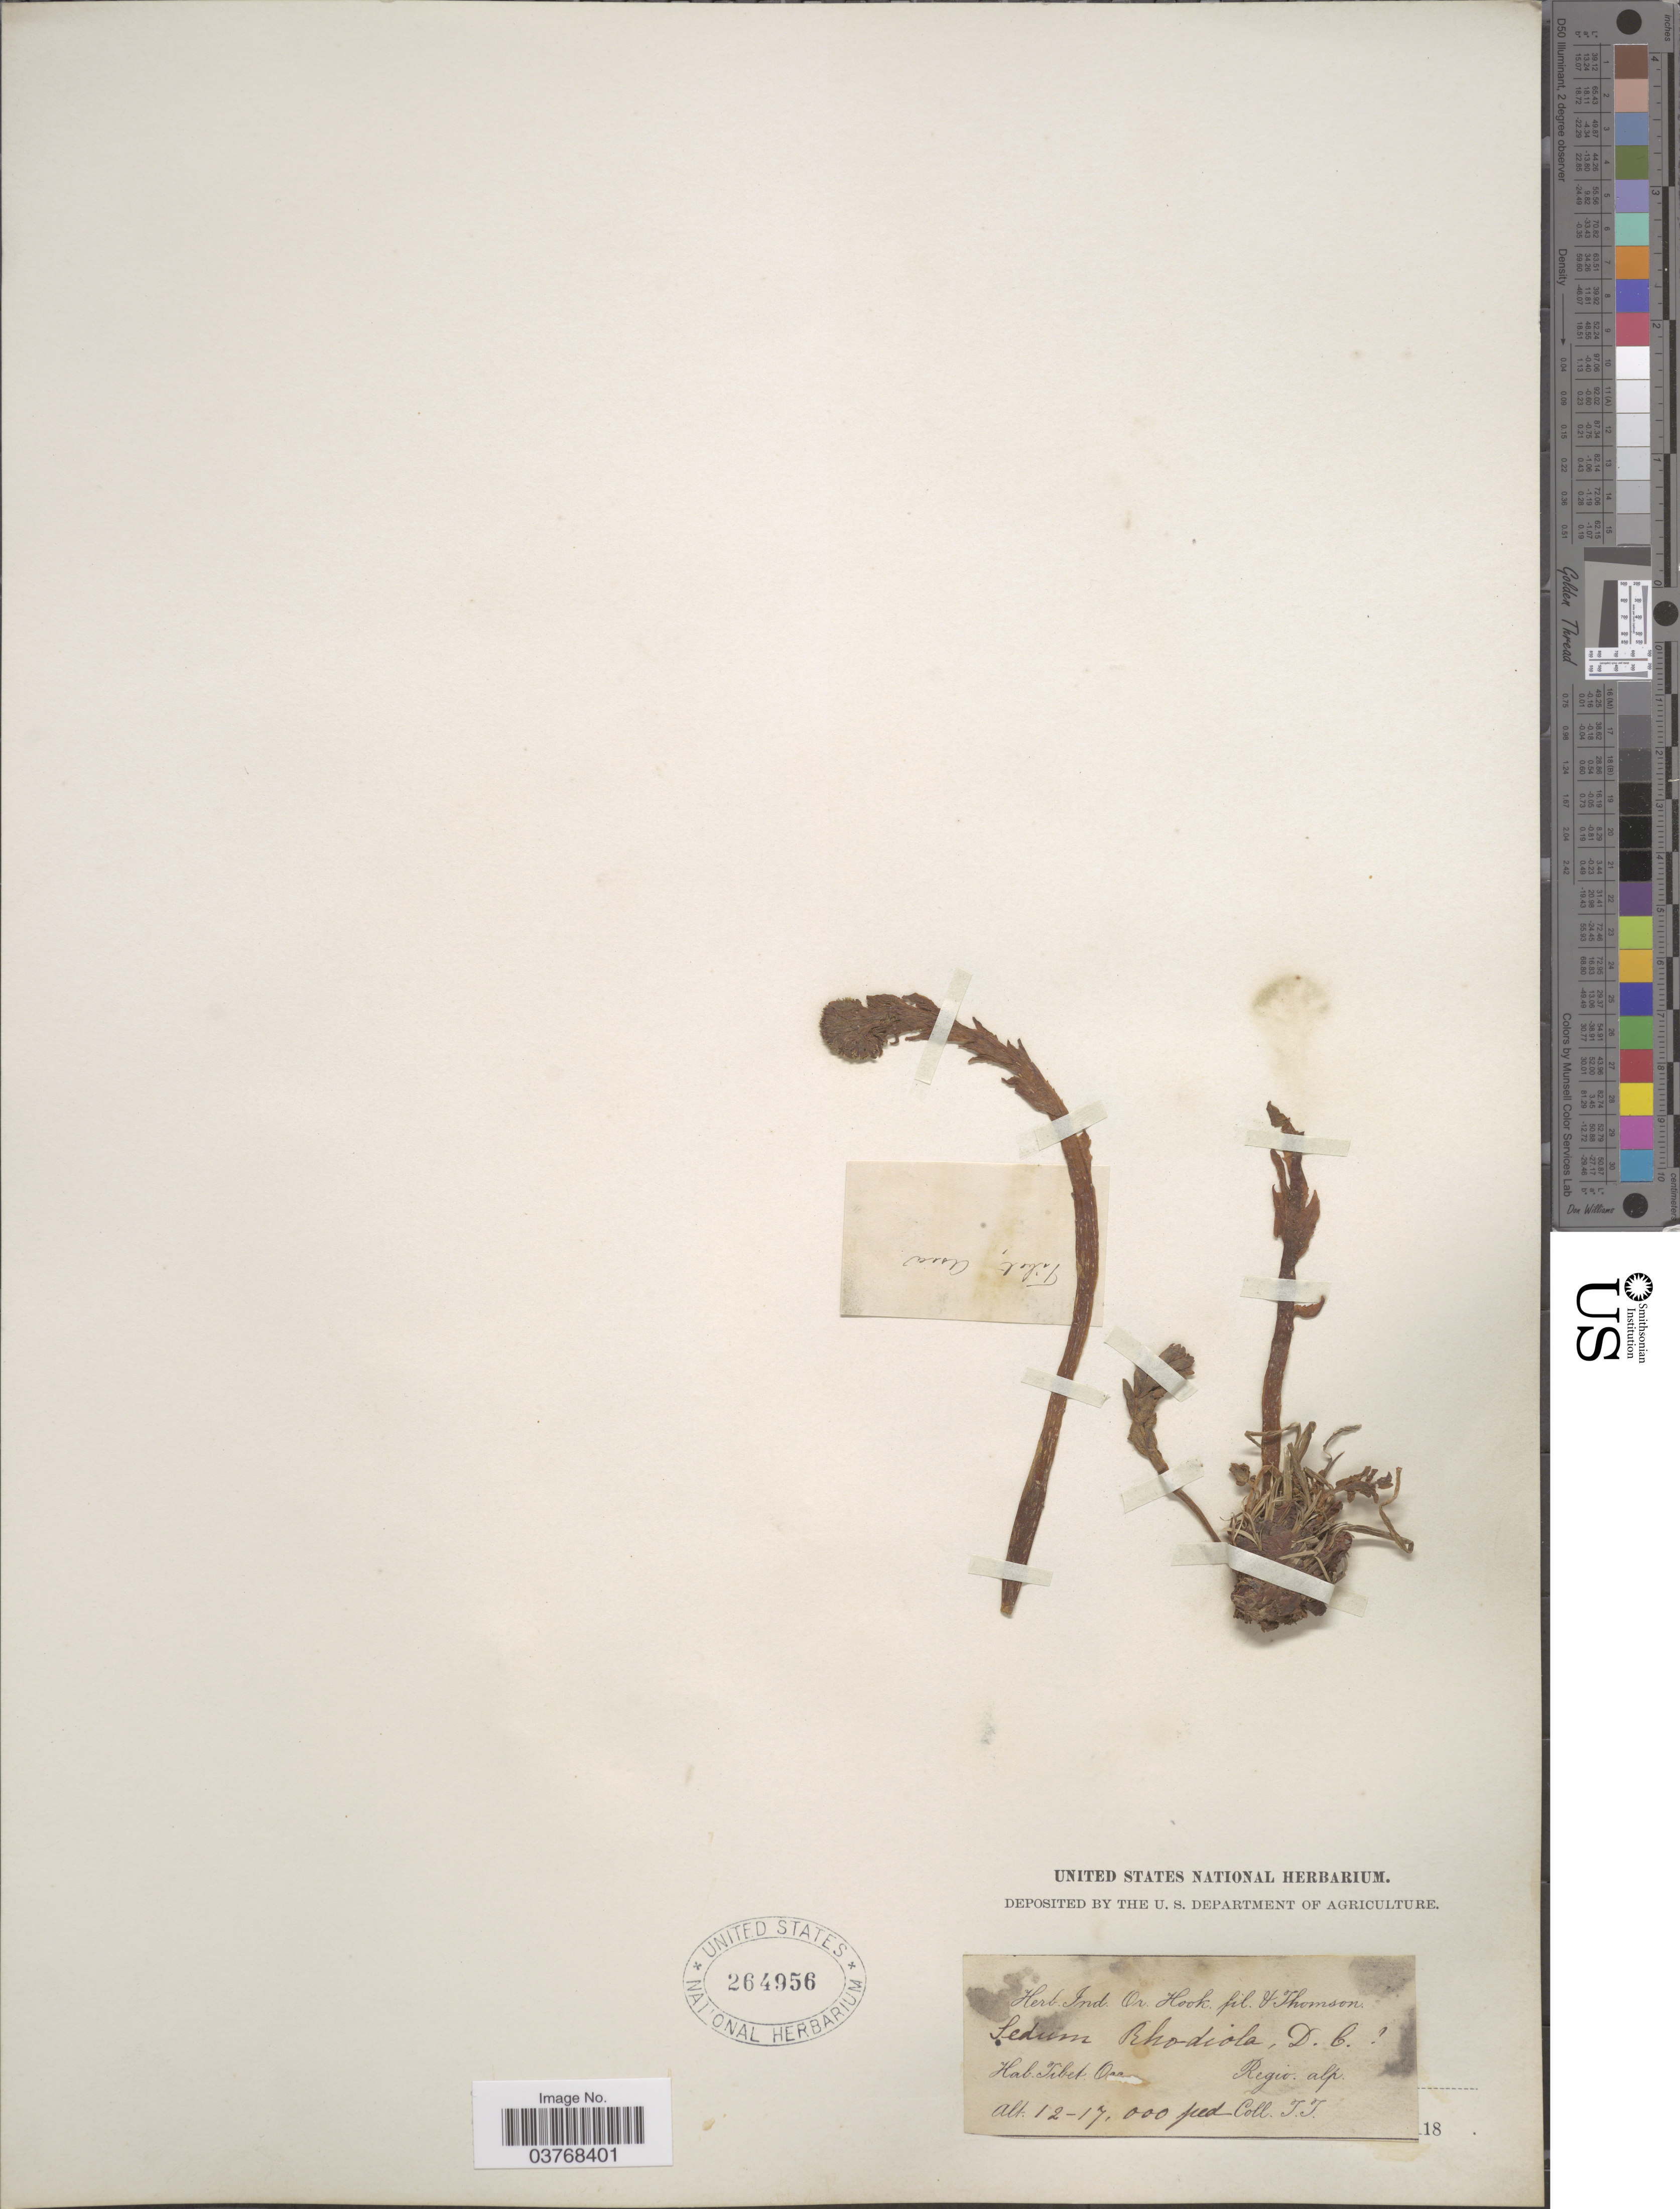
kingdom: Plantae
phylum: Tracheophyta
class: Magnoliopsida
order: Saxifragales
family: Crassulaceae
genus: Rhodiola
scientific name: Rhodiola rosea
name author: L.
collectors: T. Thomson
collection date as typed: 18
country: China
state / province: Xizang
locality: Tibet. O [illegible text] Reg. alp.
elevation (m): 3658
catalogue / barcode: US 264956